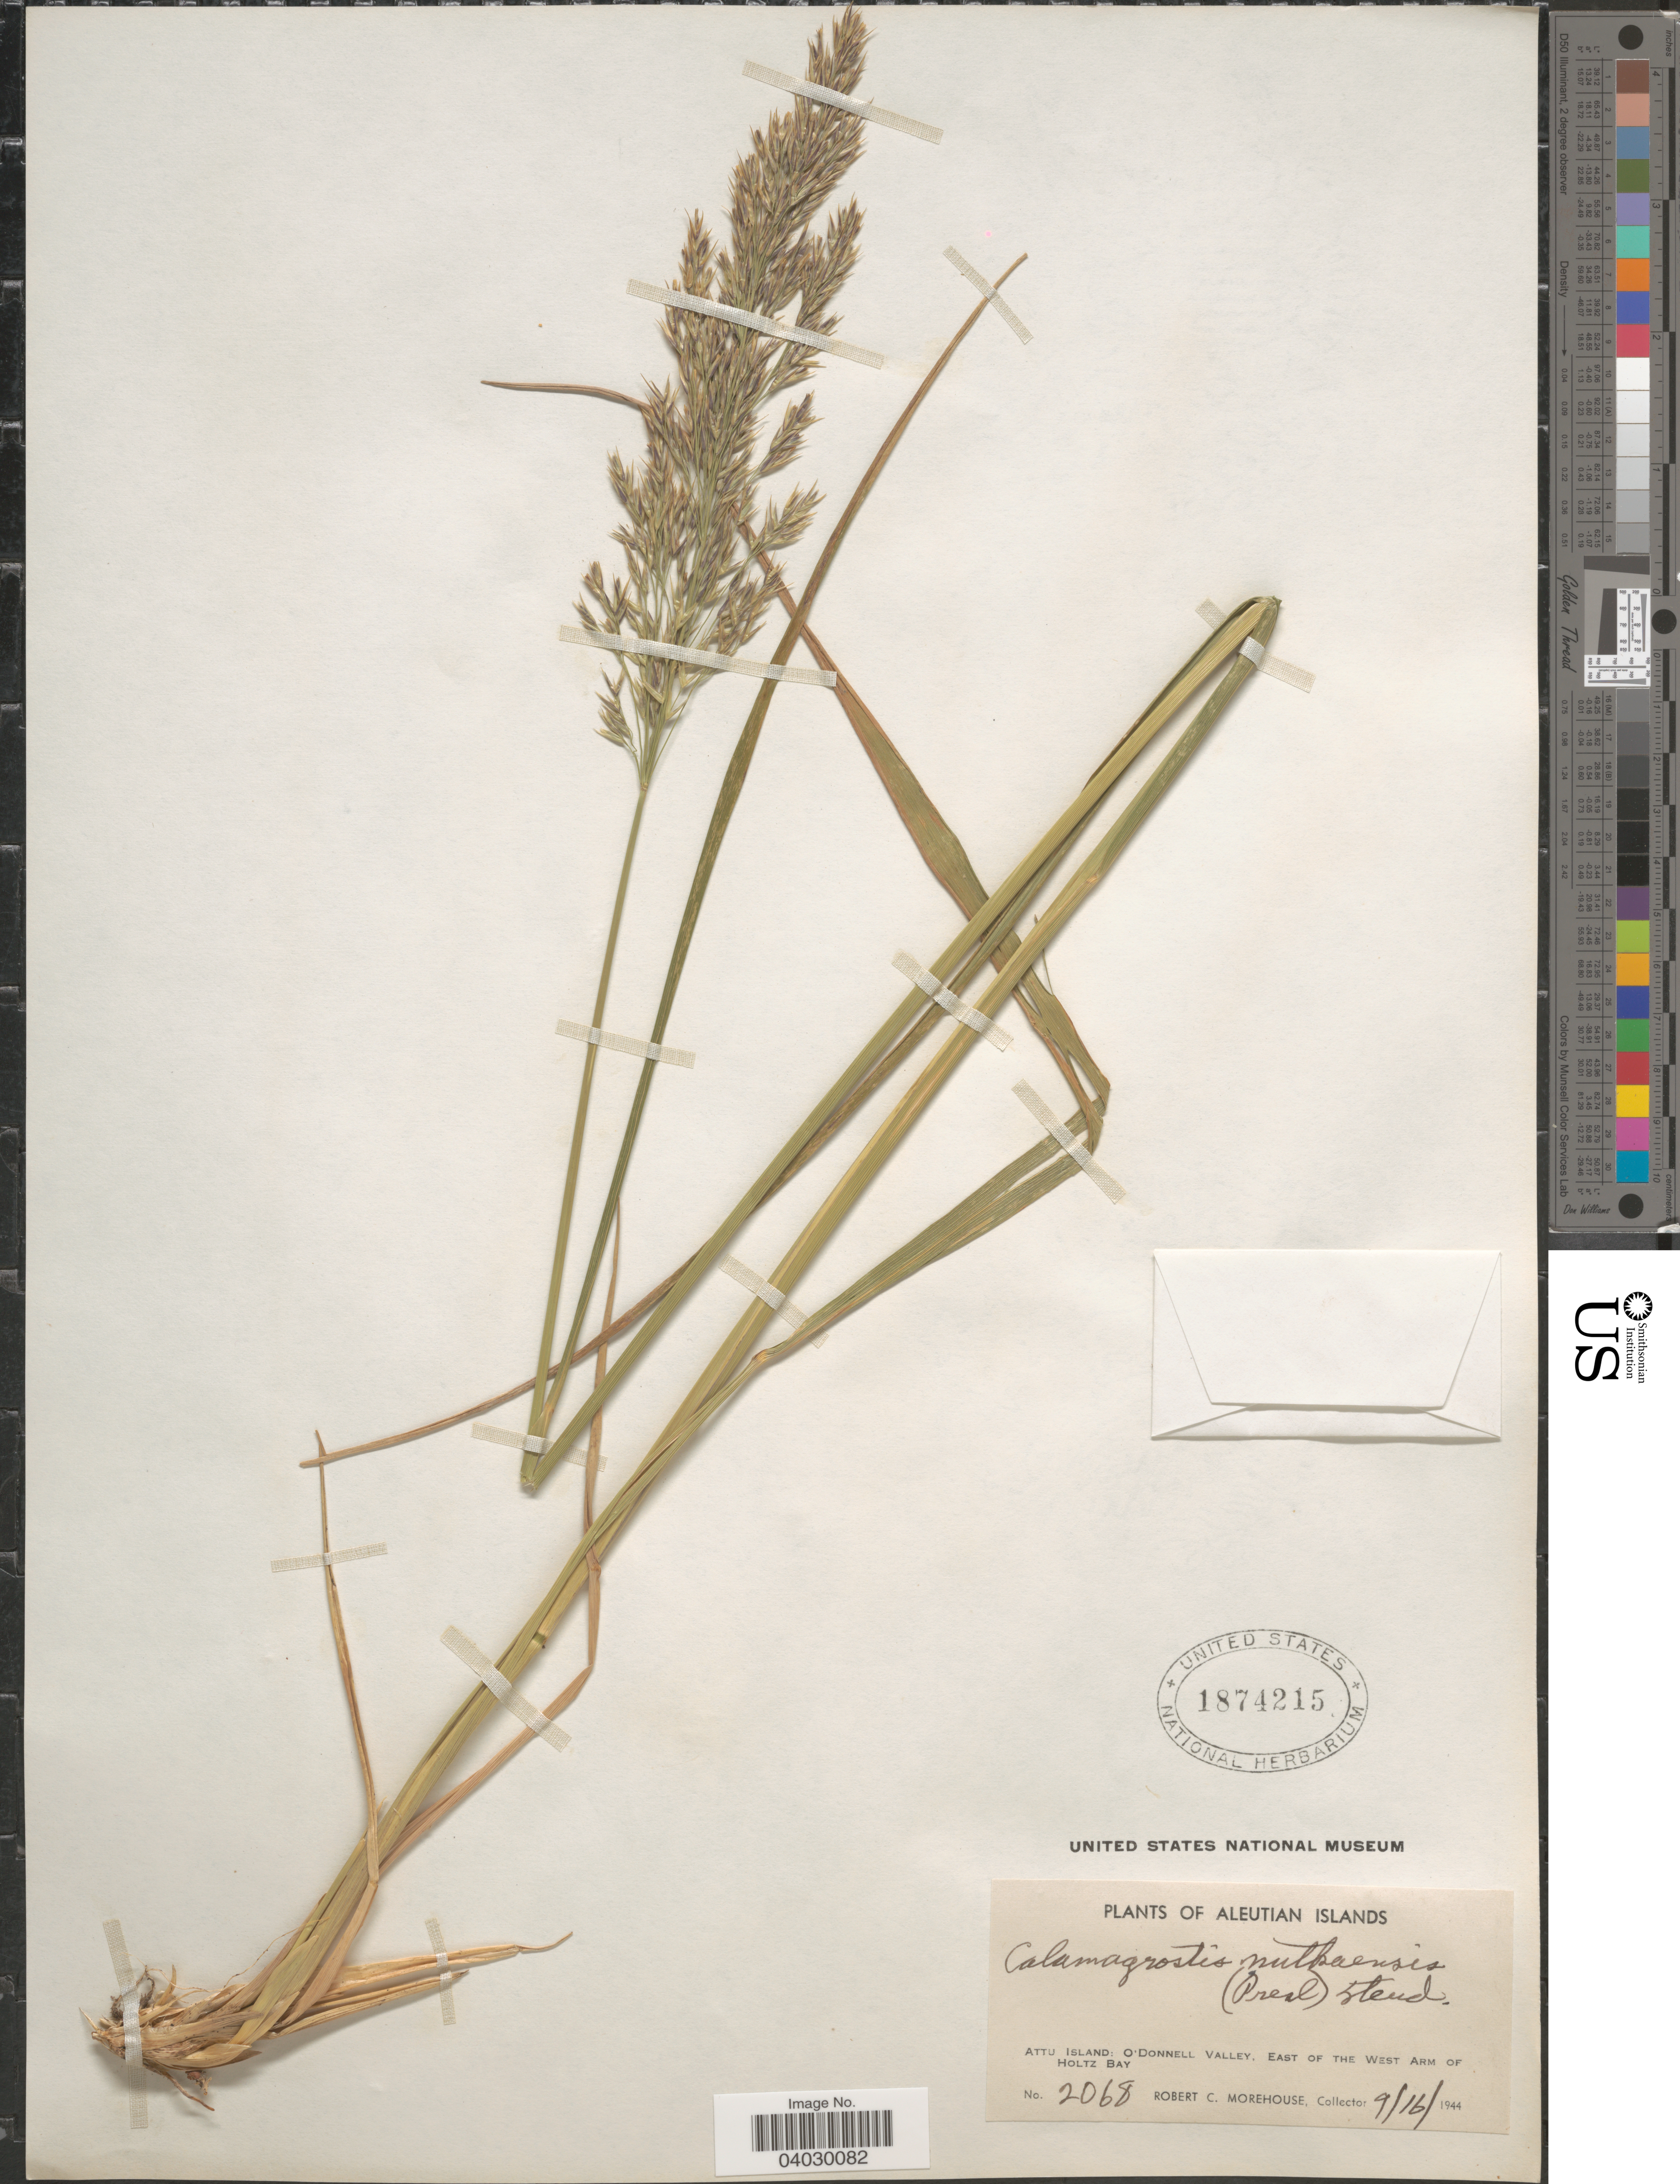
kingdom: Plantae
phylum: Tracheophyta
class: Liliopsida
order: Poales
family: Poaceae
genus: Calamagrostis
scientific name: Calamagrostis nutkaensis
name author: (J. Presl) Steud.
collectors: R. Morehouse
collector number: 2068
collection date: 1944-09-16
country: United States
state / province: Alaska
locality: Aleutian Islands. Attu Island: O'Donnell Valley, East of the West Arm of Holtz Bay.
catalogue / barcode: US 1874215